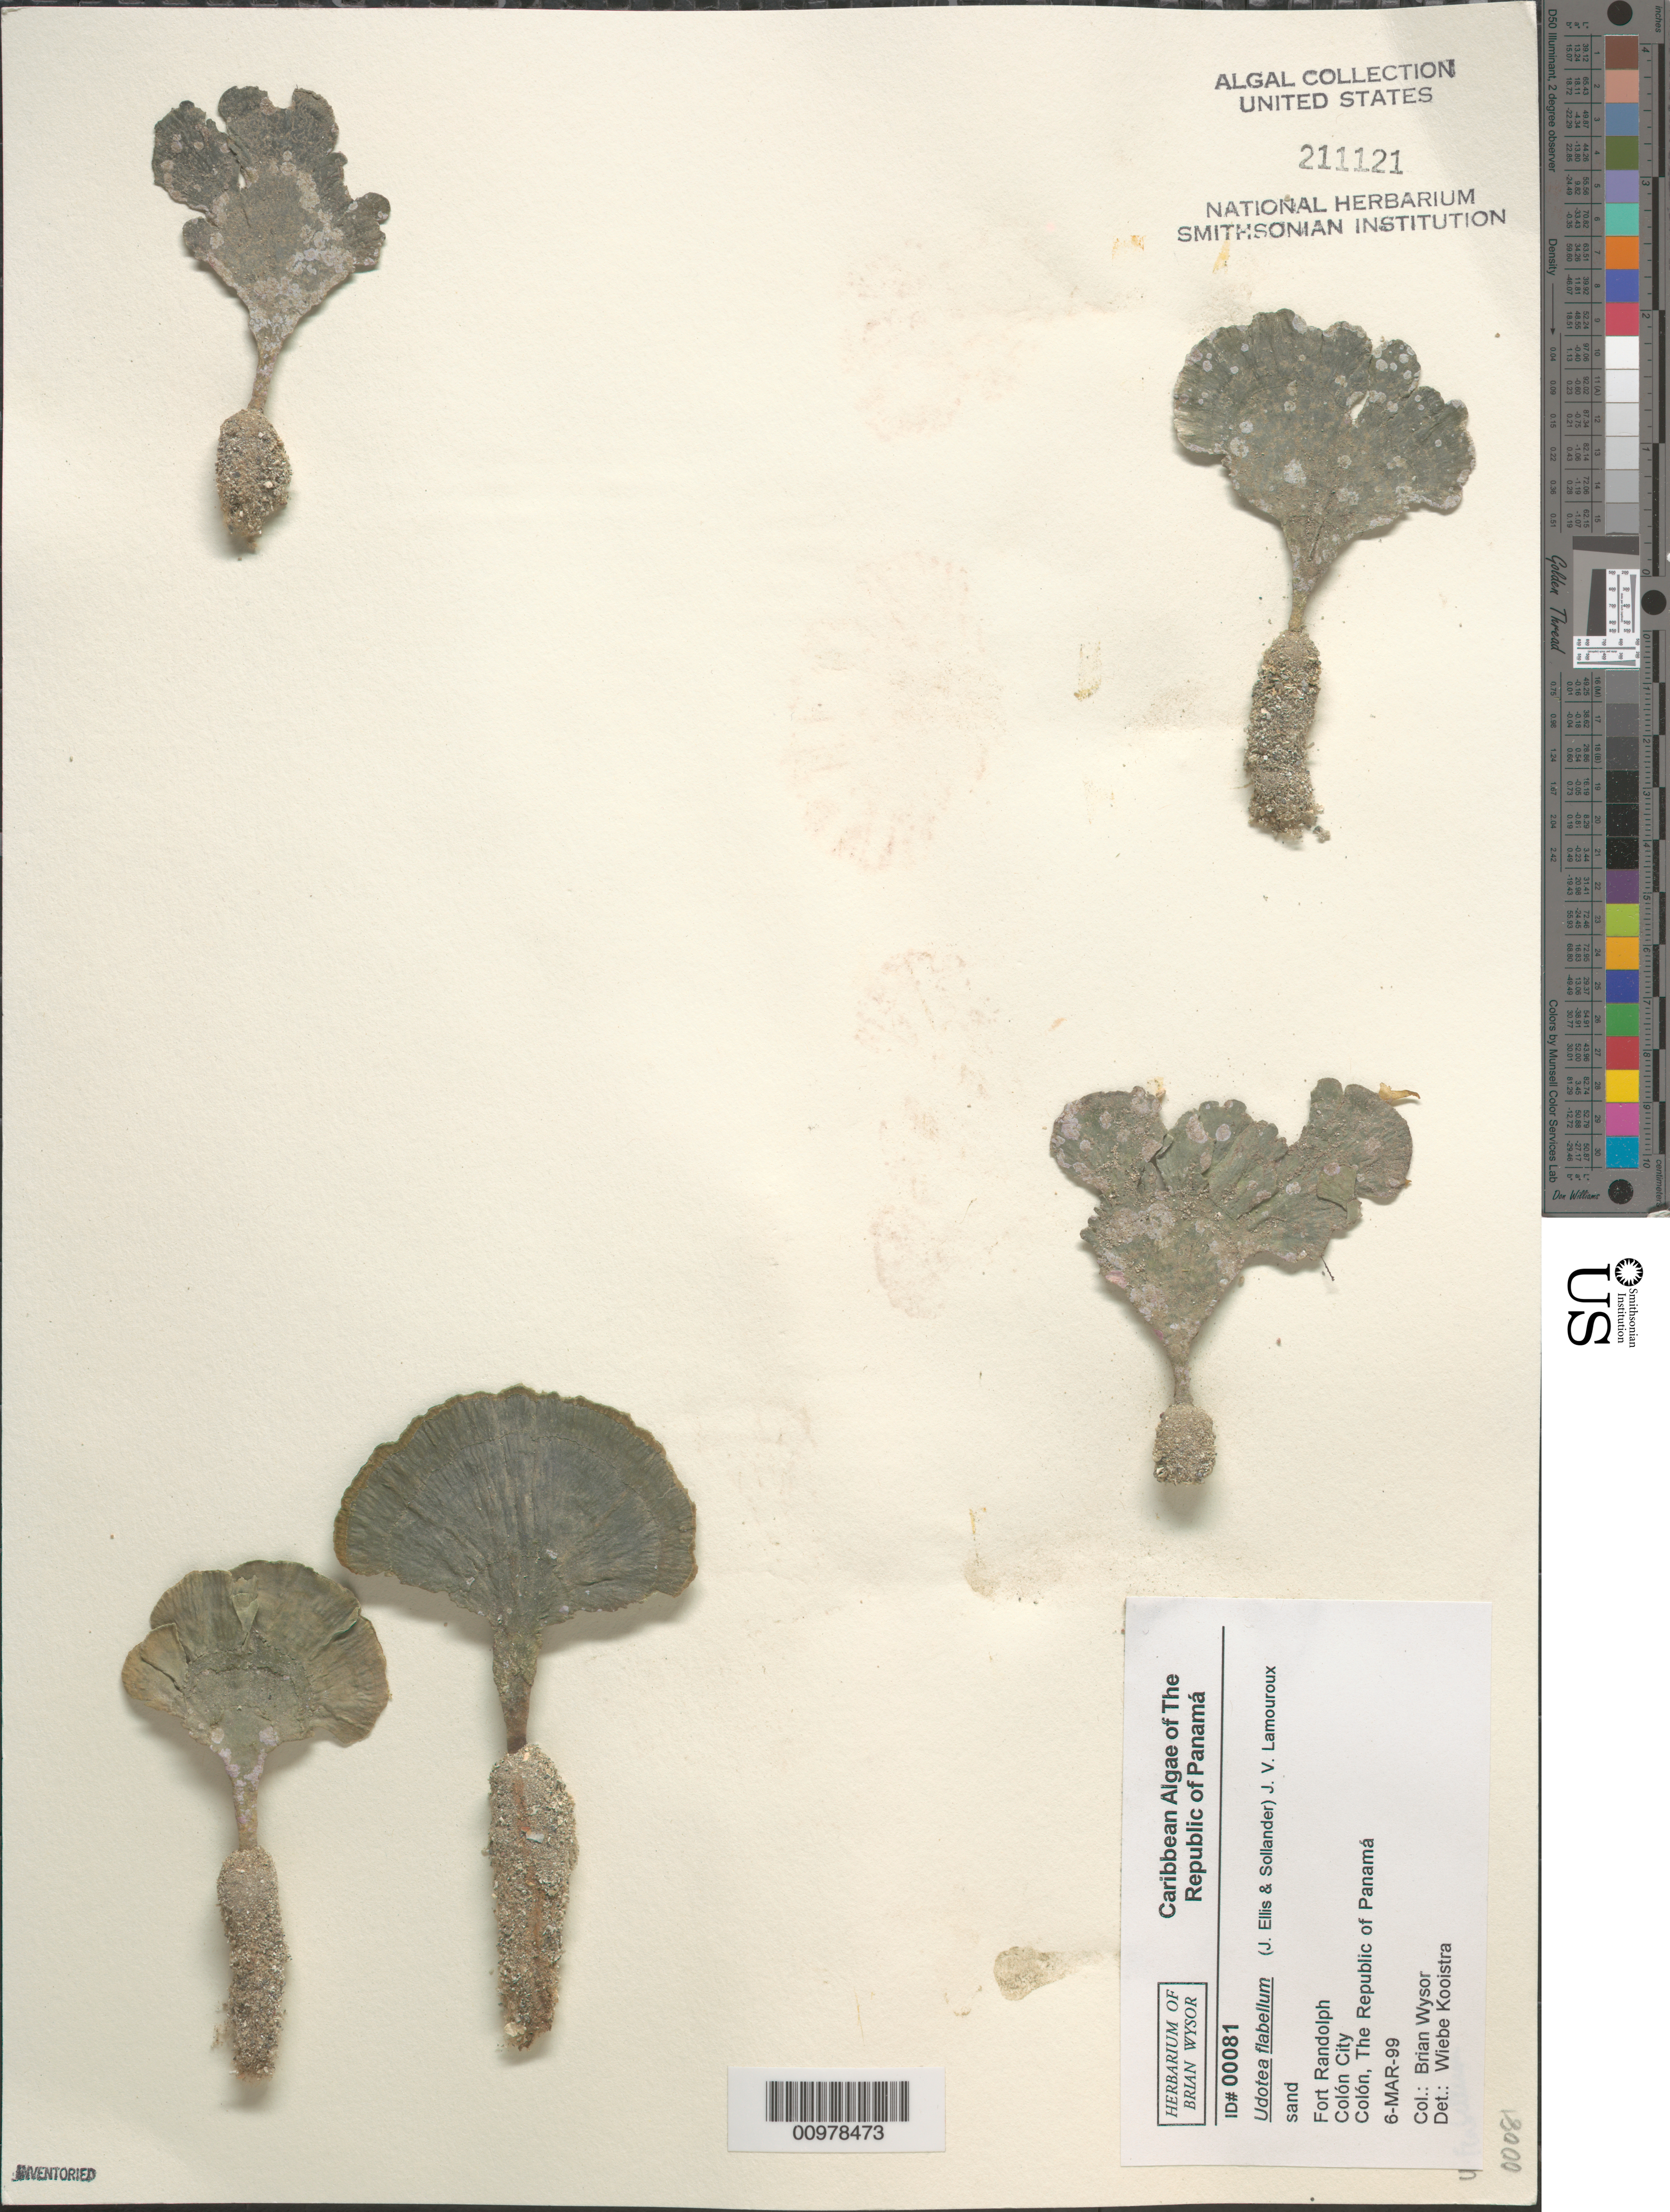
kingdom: Plantae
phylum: Chlorophyta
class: Ulvophyceae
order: Bryopsidales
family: Udoteaceae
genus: Udotea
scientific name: Udotea flabellum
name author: (J. Ellis & Sol.) M. Howe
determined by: Kooistra, Wiebe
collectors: B. Wysor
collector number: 00081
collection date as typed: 06 Mar 1999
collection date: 1999-03-06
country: Panama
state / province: Colón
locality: Fort Randolph, Colón City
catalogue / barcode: US 211121